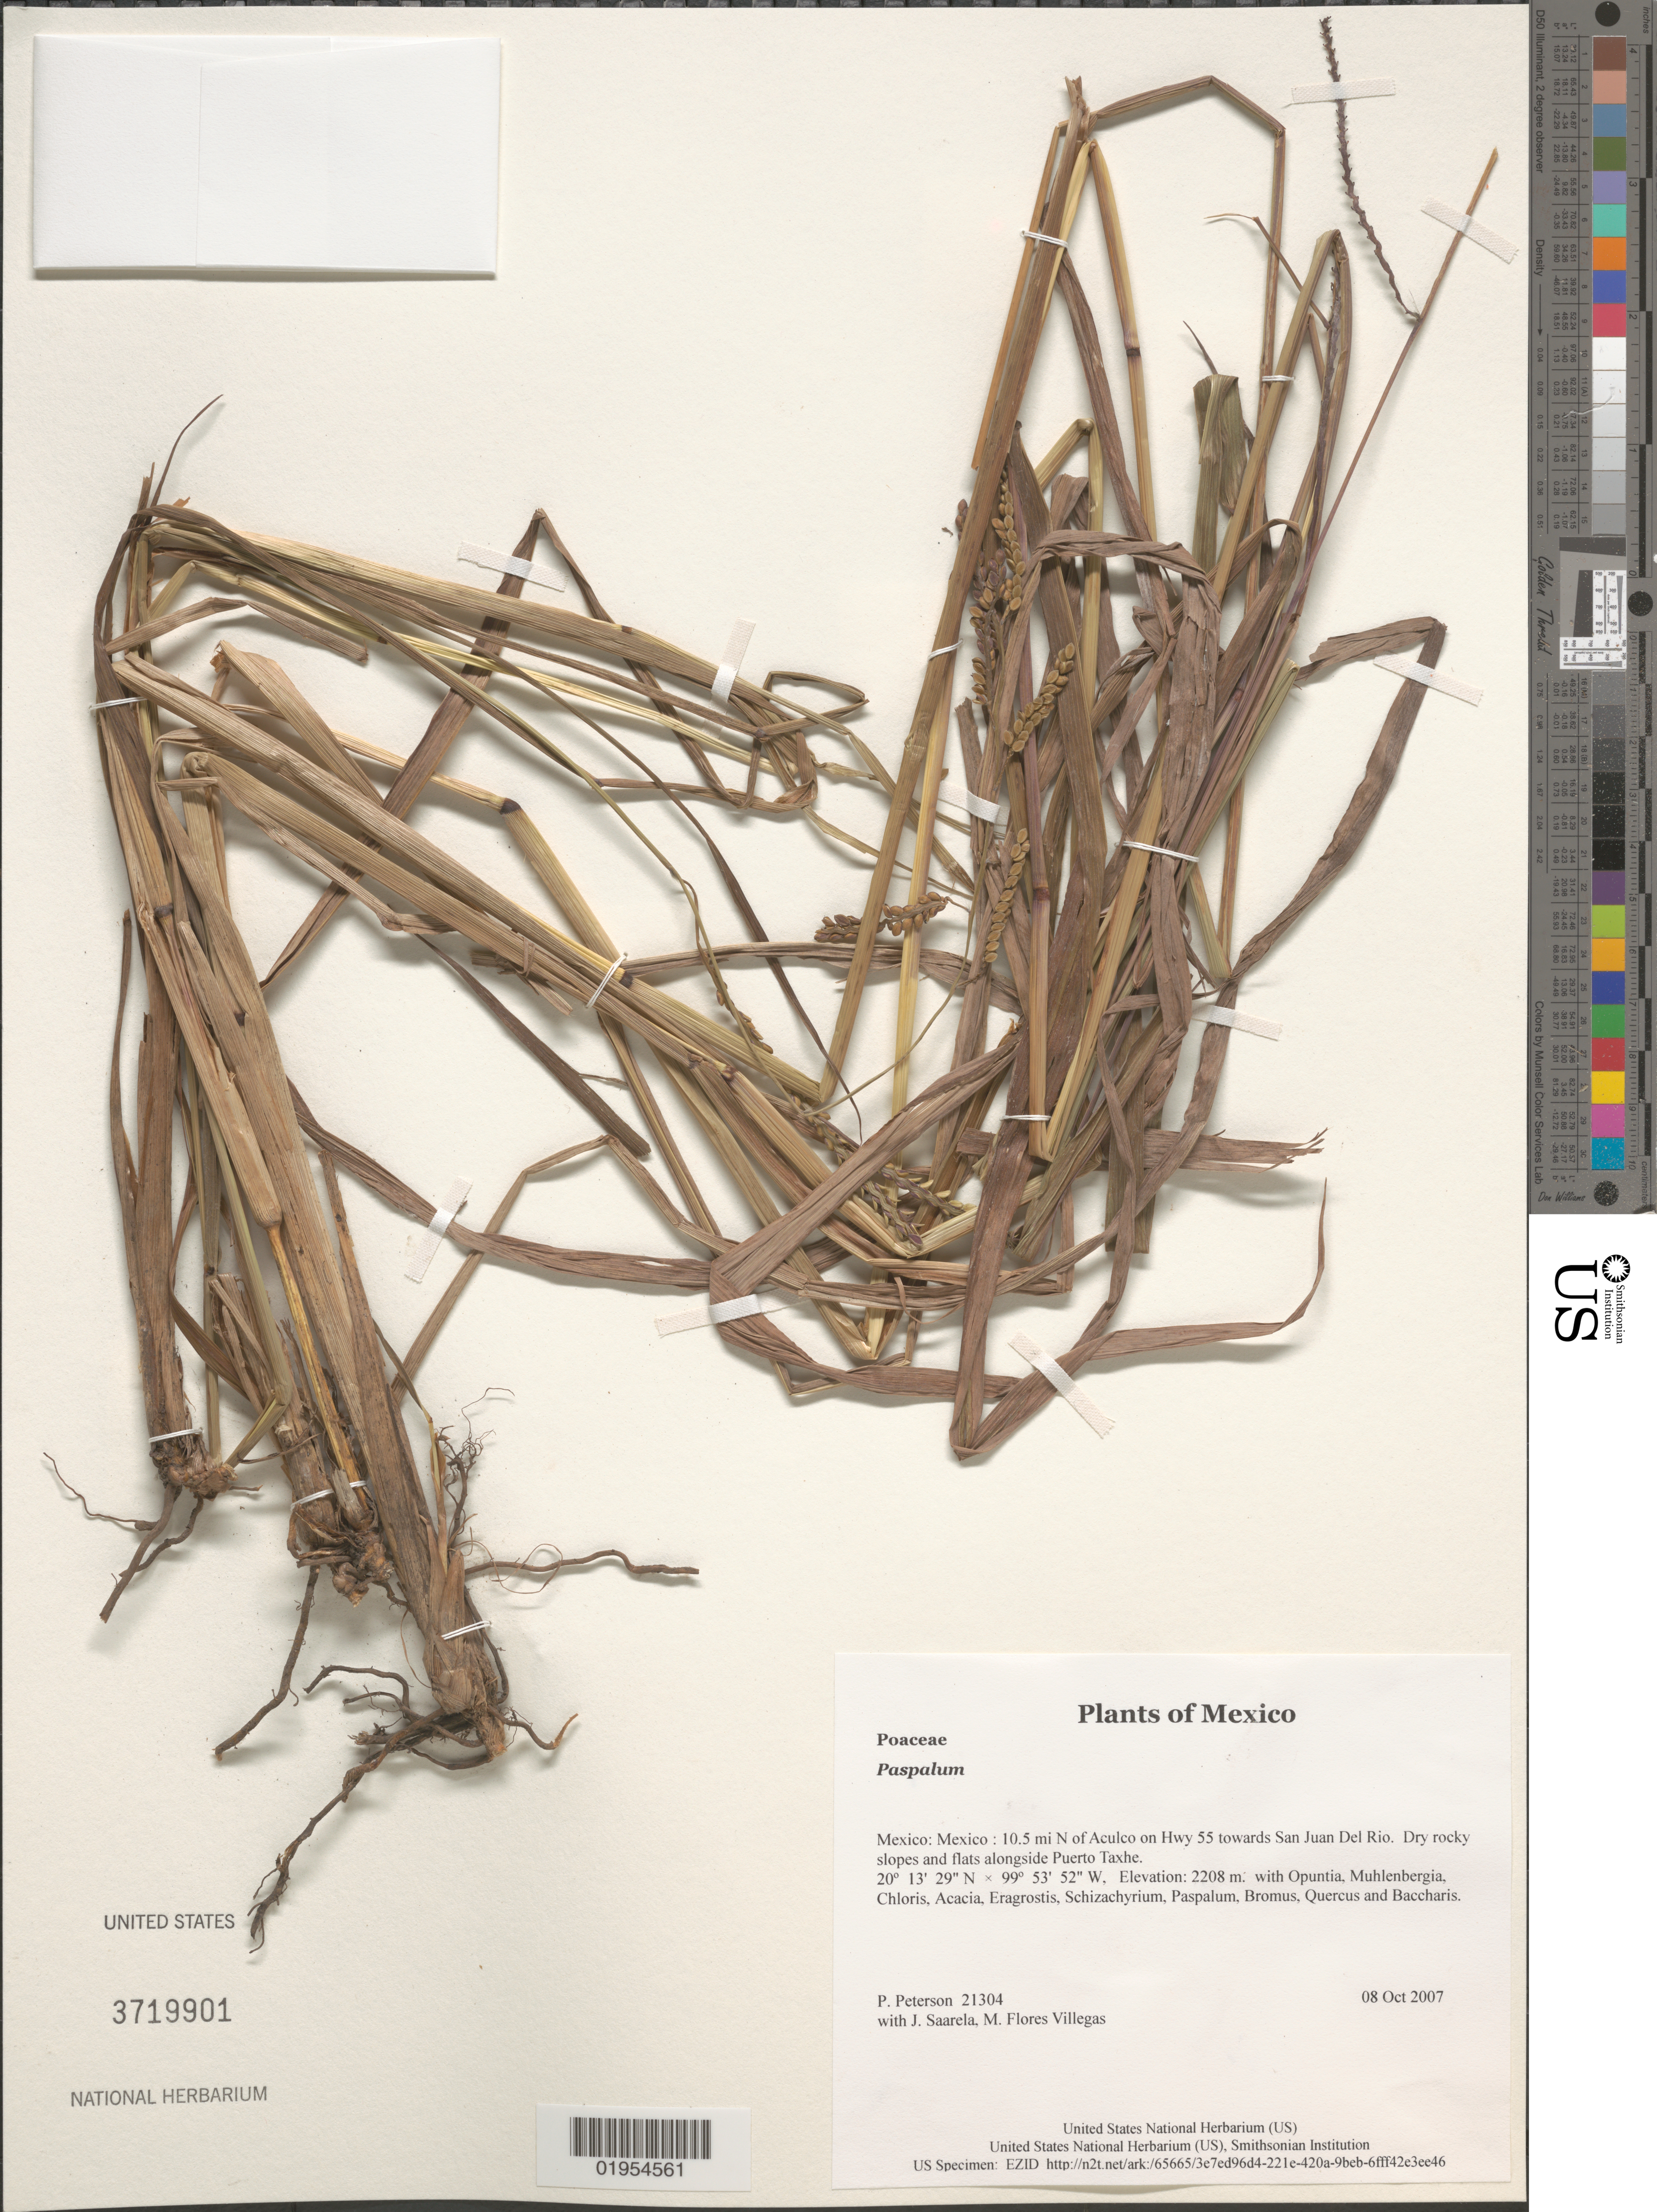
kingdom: Plantae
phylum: Tracheophyta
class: Liliopsida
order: Poales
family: Poaceae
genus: Paspalum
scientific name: Paspalum sp.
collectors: P. M. Peterson, J. Saarela & M. Flores Villegas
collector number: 21304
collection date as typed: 08 Oct 2007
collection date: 2007-10-08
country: Mexico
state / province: México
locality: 10.5 mi N of Aculco on Hwy 55 towards San Juan Del Rio. Dry rocky slopes and flats alongside Puerto Taxhe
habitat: with Opuntia, Muhlenbergia, Chloris, Acacia, Eragrostis, Schizachyrium, Paspalum, Bromus, Quercus and Baccharis.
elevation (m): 2208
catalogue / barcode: US 3719901